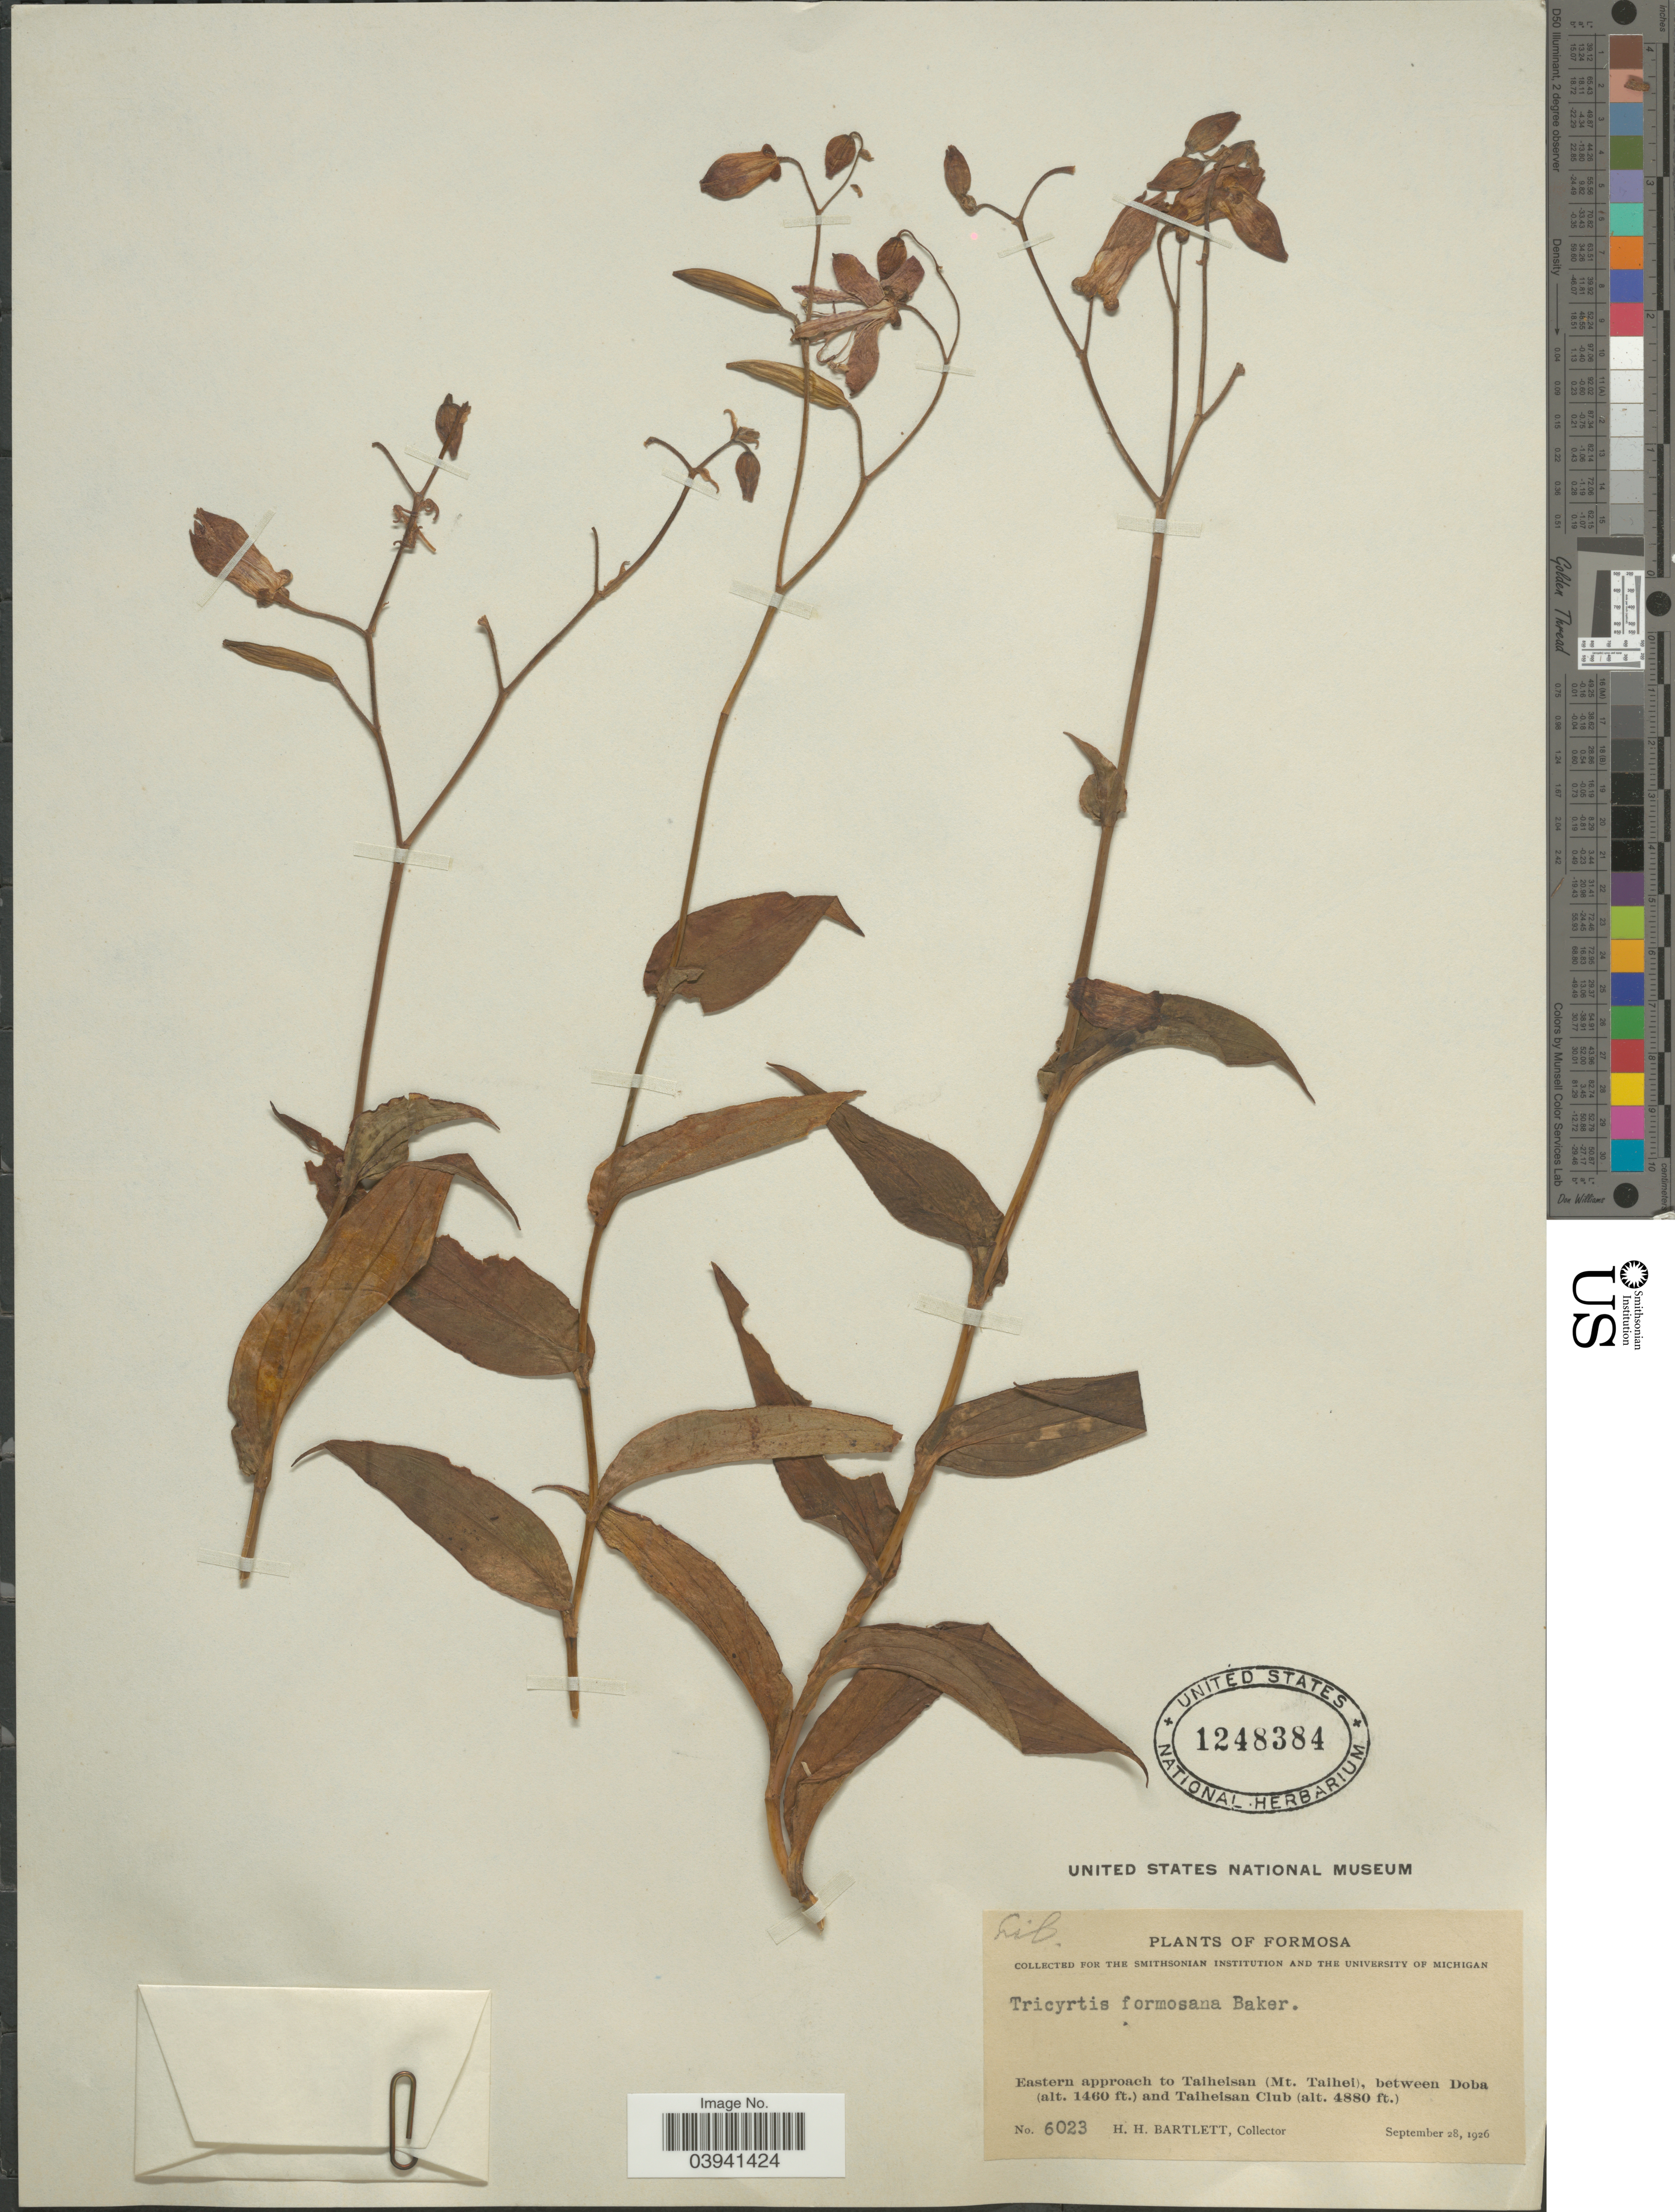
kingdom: Plantae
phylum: Tracheophyta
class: Liliopsida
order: Liliales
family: Liliaceae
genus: Tricyrtis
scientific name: Tricyrtis formosana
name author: Baker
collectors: H. H. Bartlett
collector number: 6023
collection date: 1926-09-28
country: Taiwan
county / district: Yilan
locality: Formosa. Eastern approach to Taiheisan (Mt. Taihei), between Doba and Taiheisan Club.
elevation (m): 445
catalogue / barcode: US 1248384